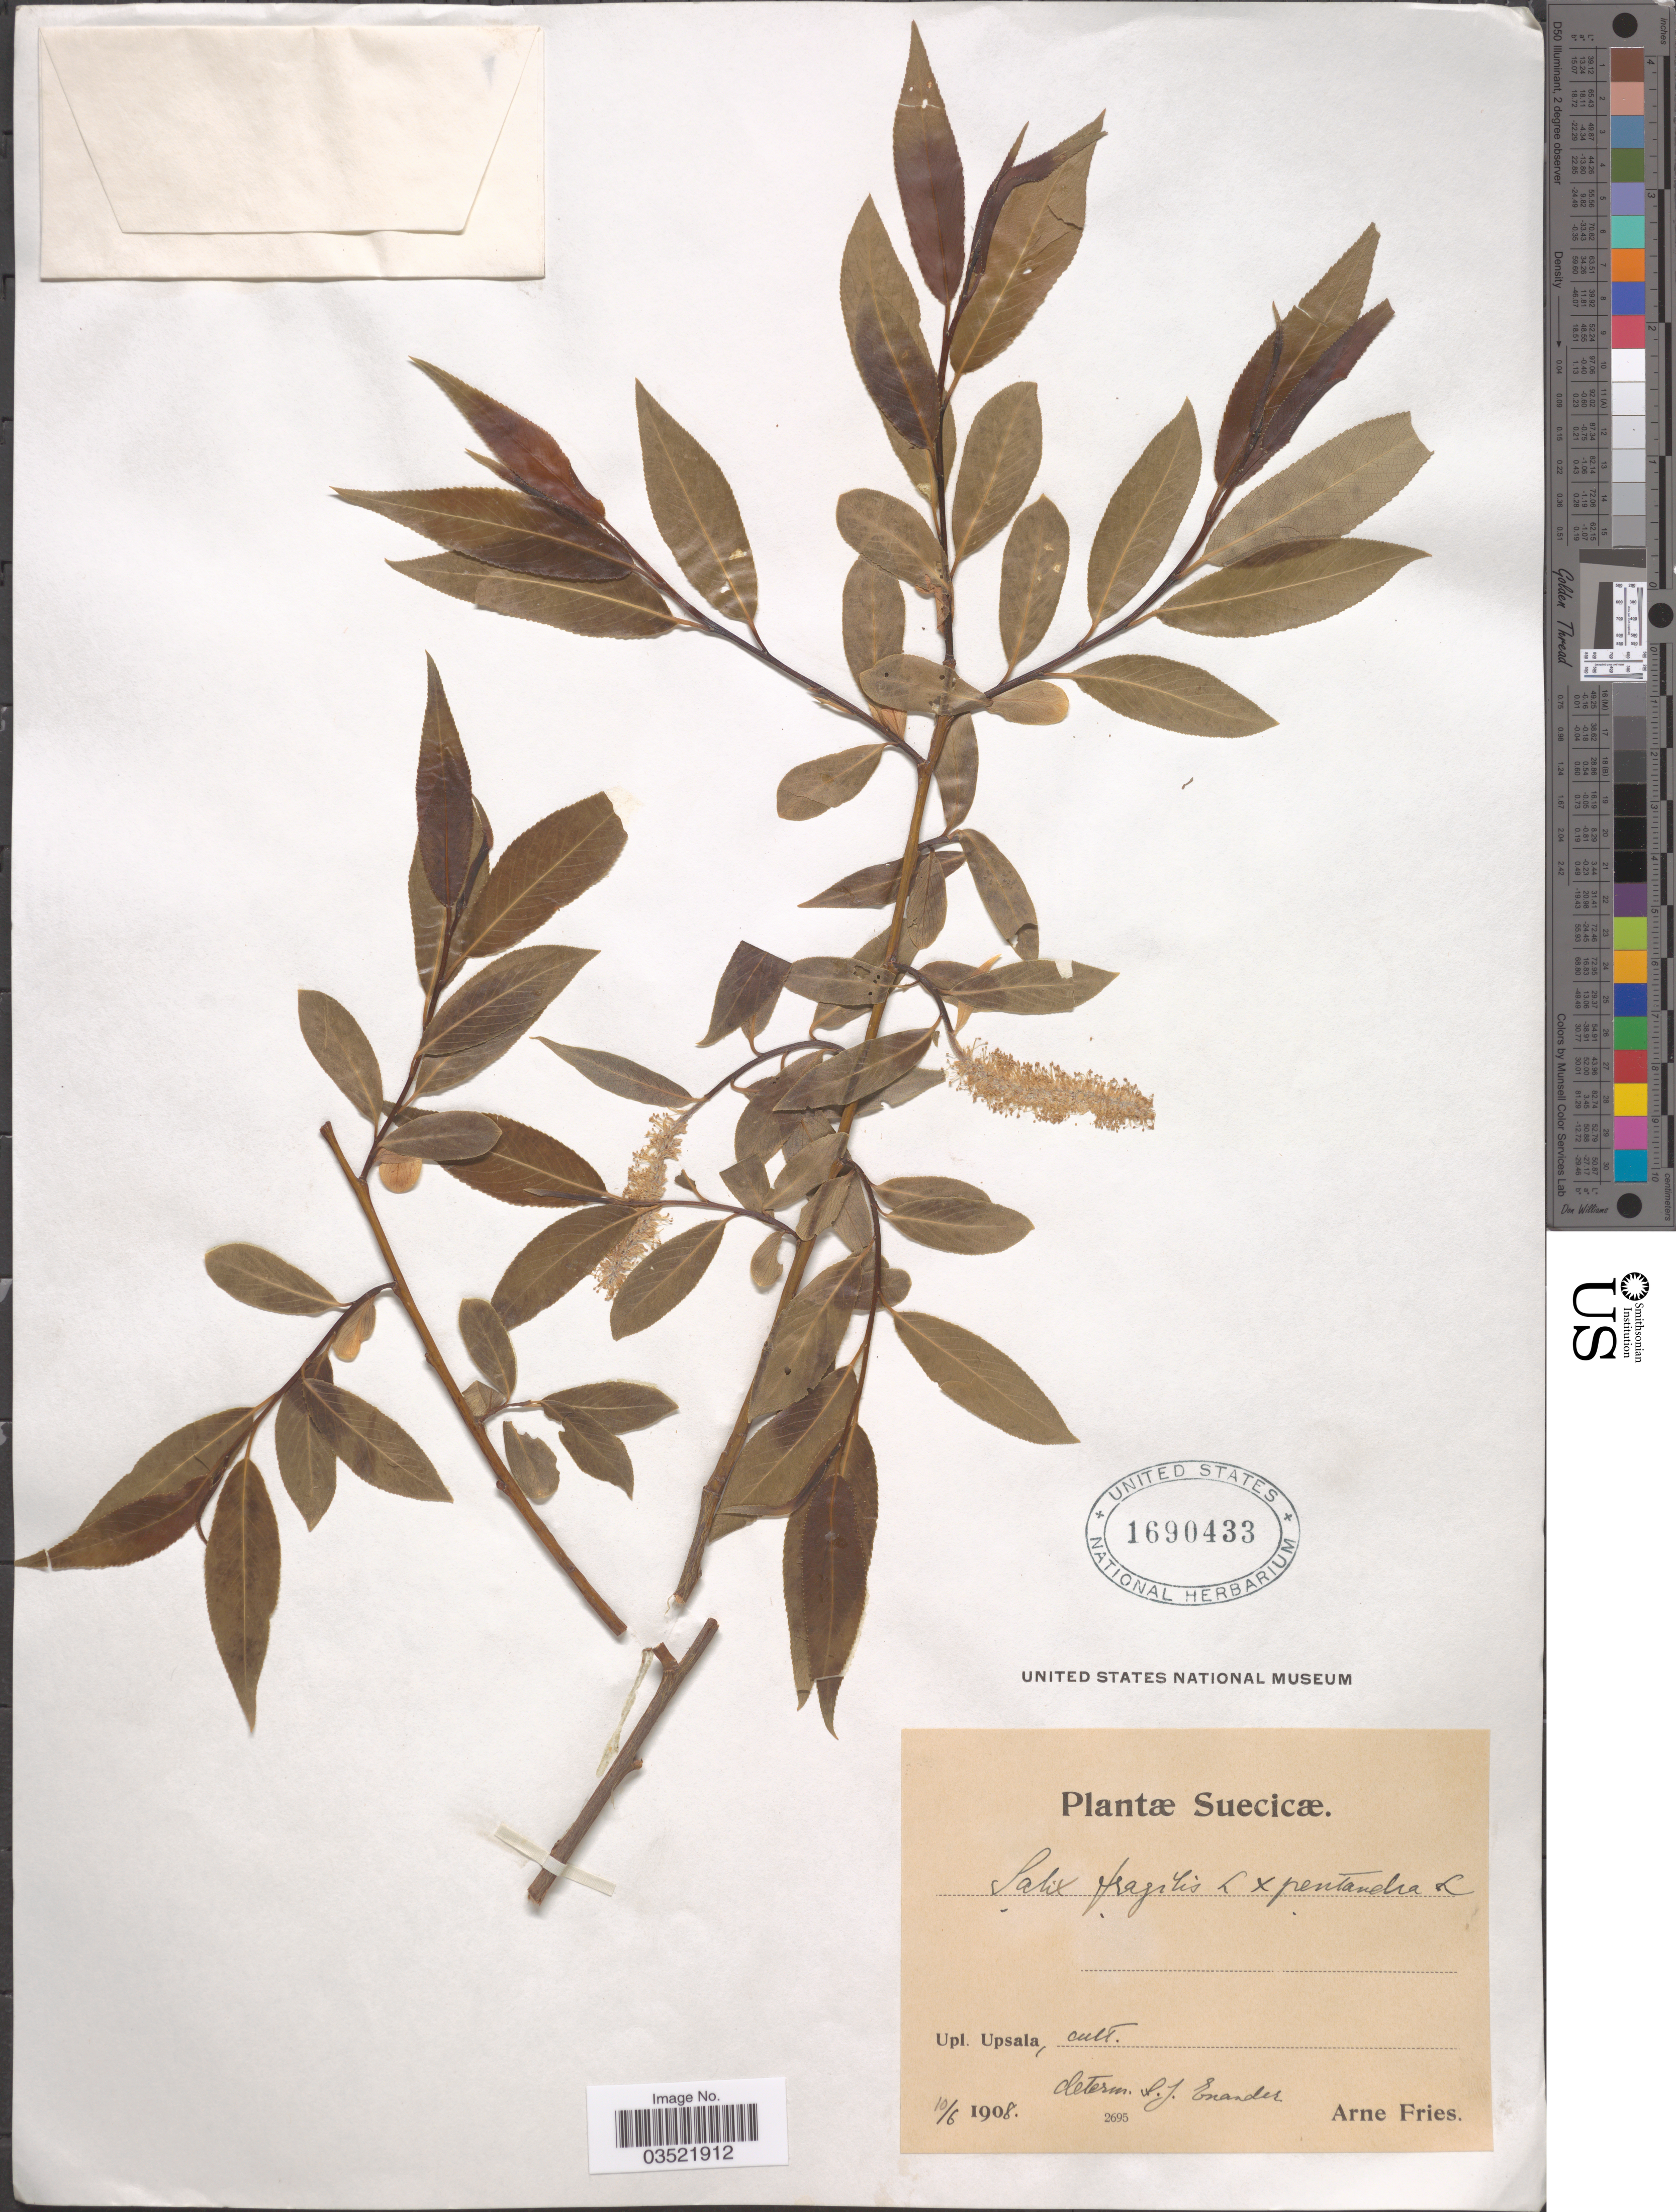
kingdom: Plantae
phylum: Tracheophyta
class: Magnoliopsida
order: Malpighiales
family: Salicaceae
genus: Salix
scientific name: Salix fragilis x S. pentandra L.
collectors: E. A. Fries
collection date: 1908-06-10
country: Sweden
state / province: Uppsala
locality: Suecicæ. Upl.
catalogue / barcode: US 1690433